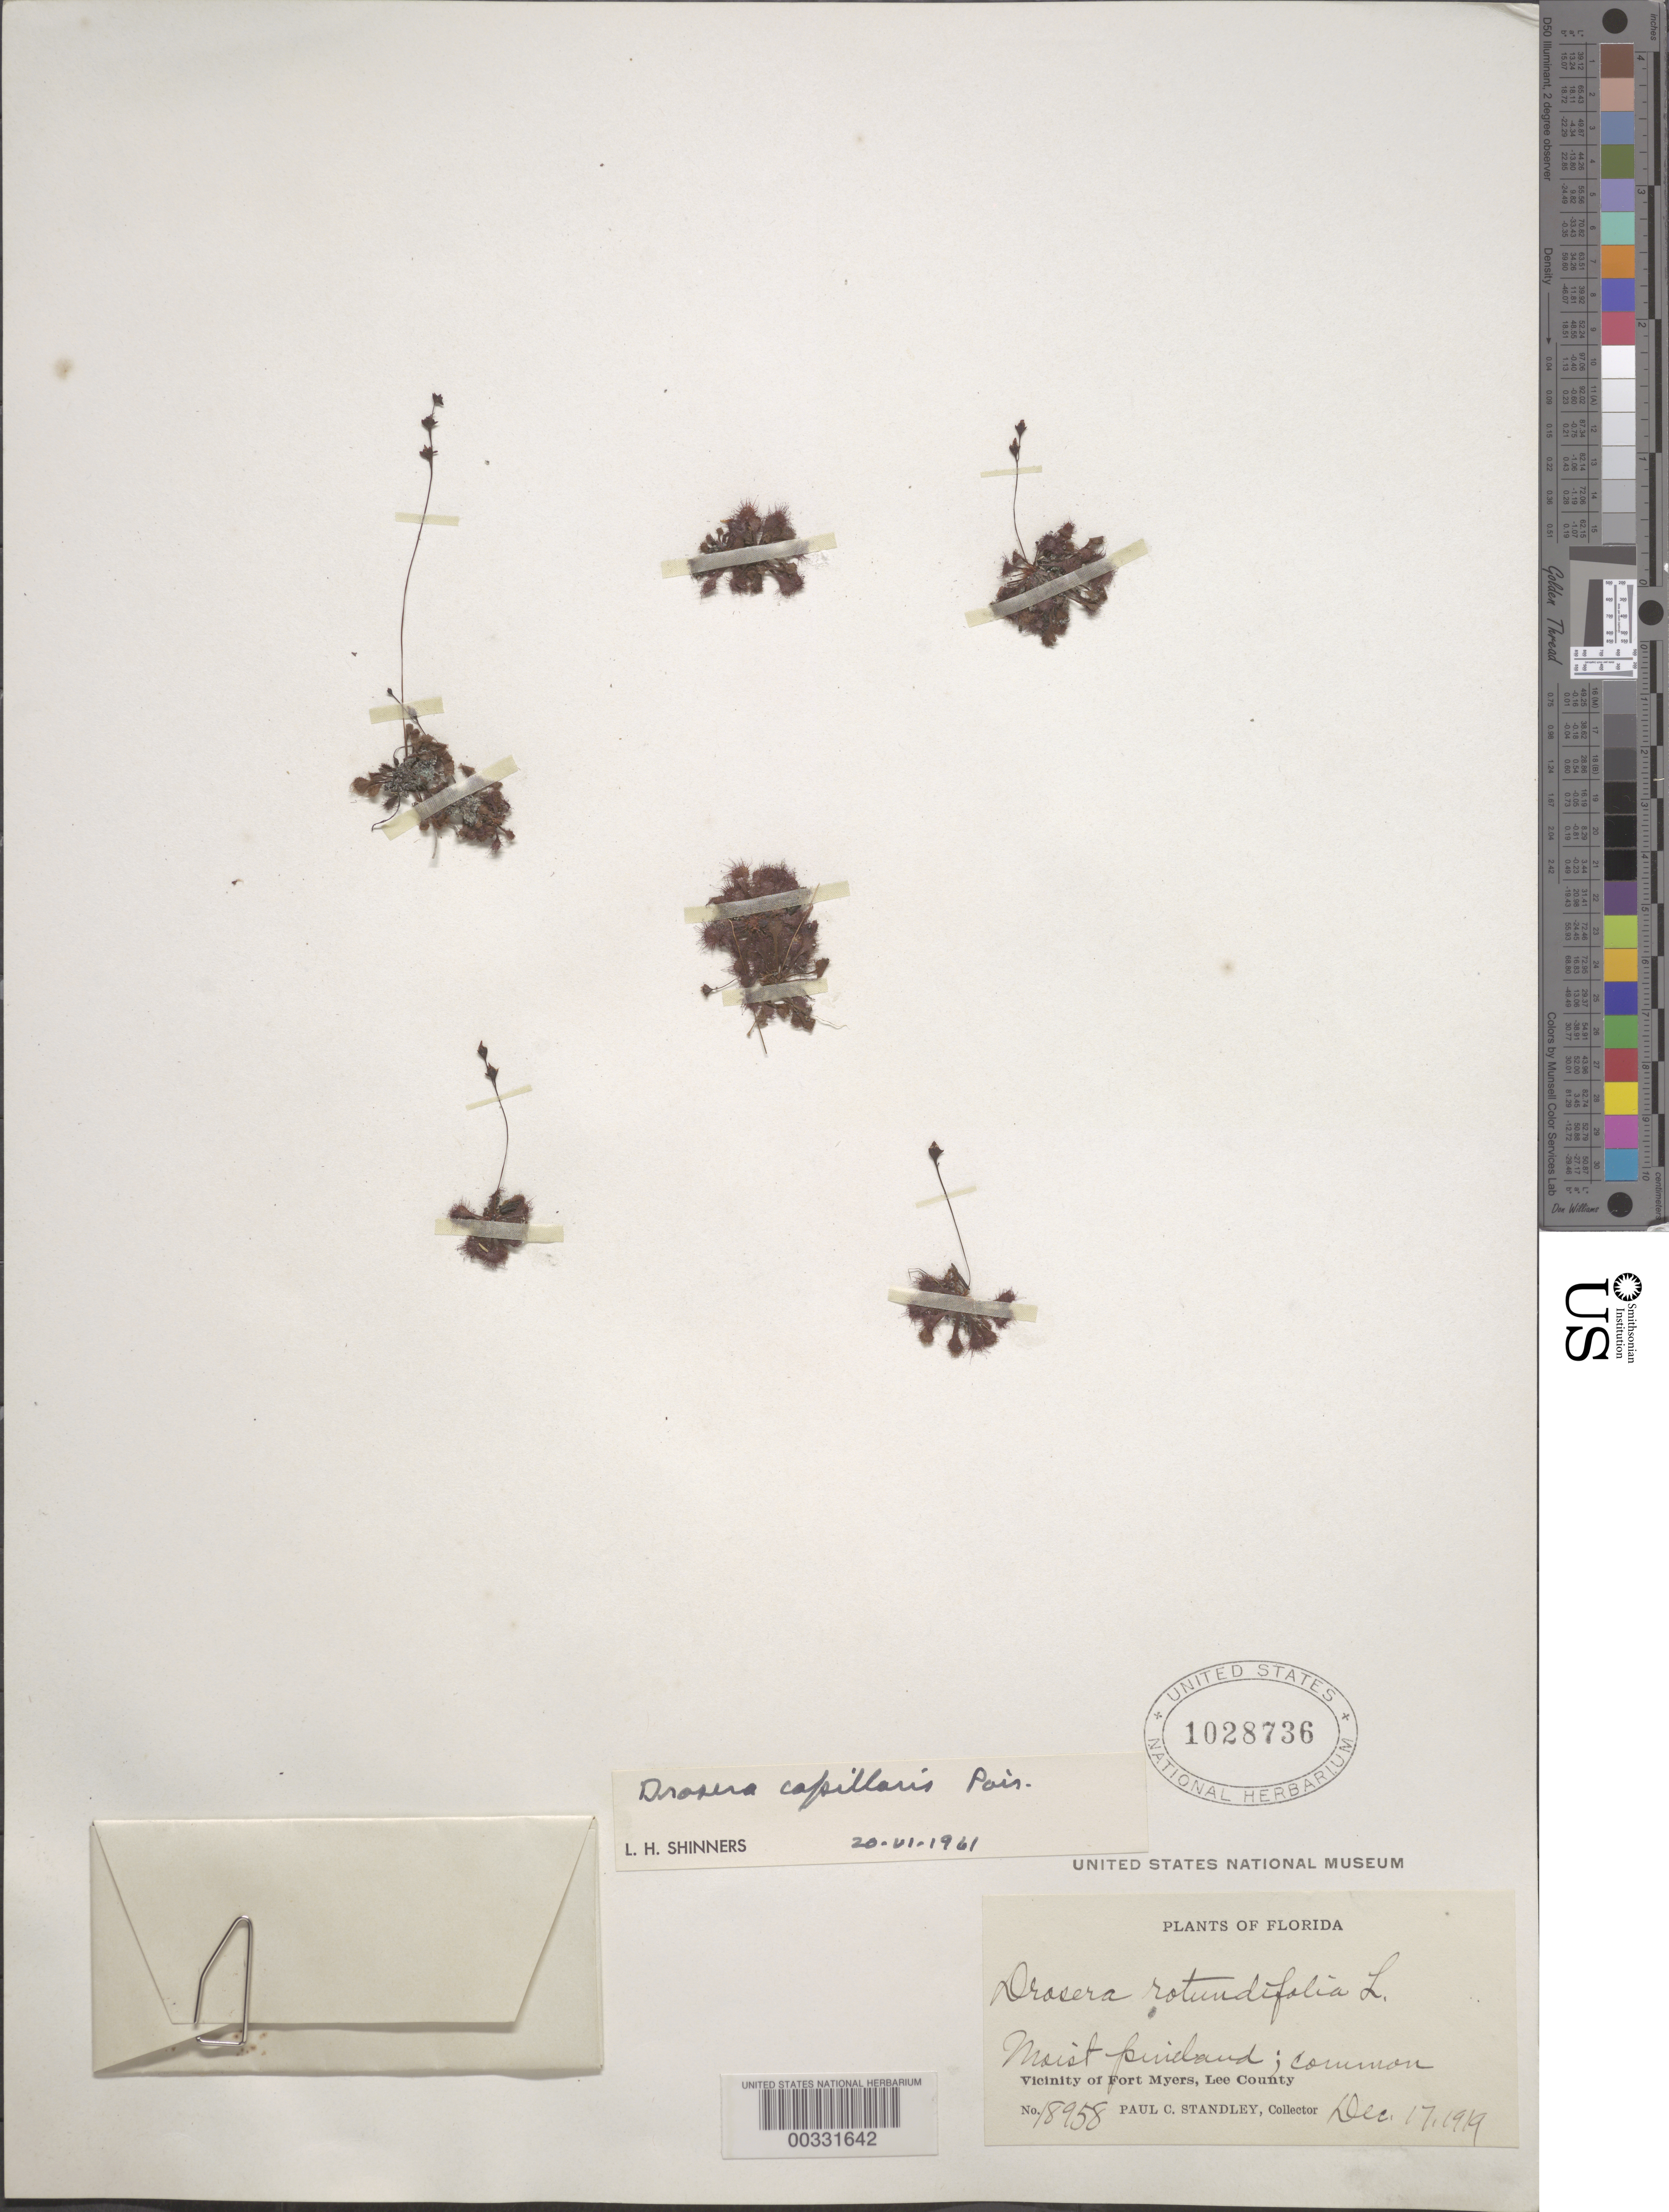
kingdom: Plantae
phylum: Tracheophyta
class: Magnoliopsida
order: Caryophyllales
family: Droseraceae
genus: Drosera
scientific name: Drosera capillaris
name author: Poir.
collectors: P. C. Standley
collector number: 18958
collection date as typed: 17 Dec 1919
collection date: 1919-12-17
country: United States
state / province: Florida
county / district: Lee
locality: Fort myers, near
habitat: Moist pineland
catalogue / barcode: US 1028736